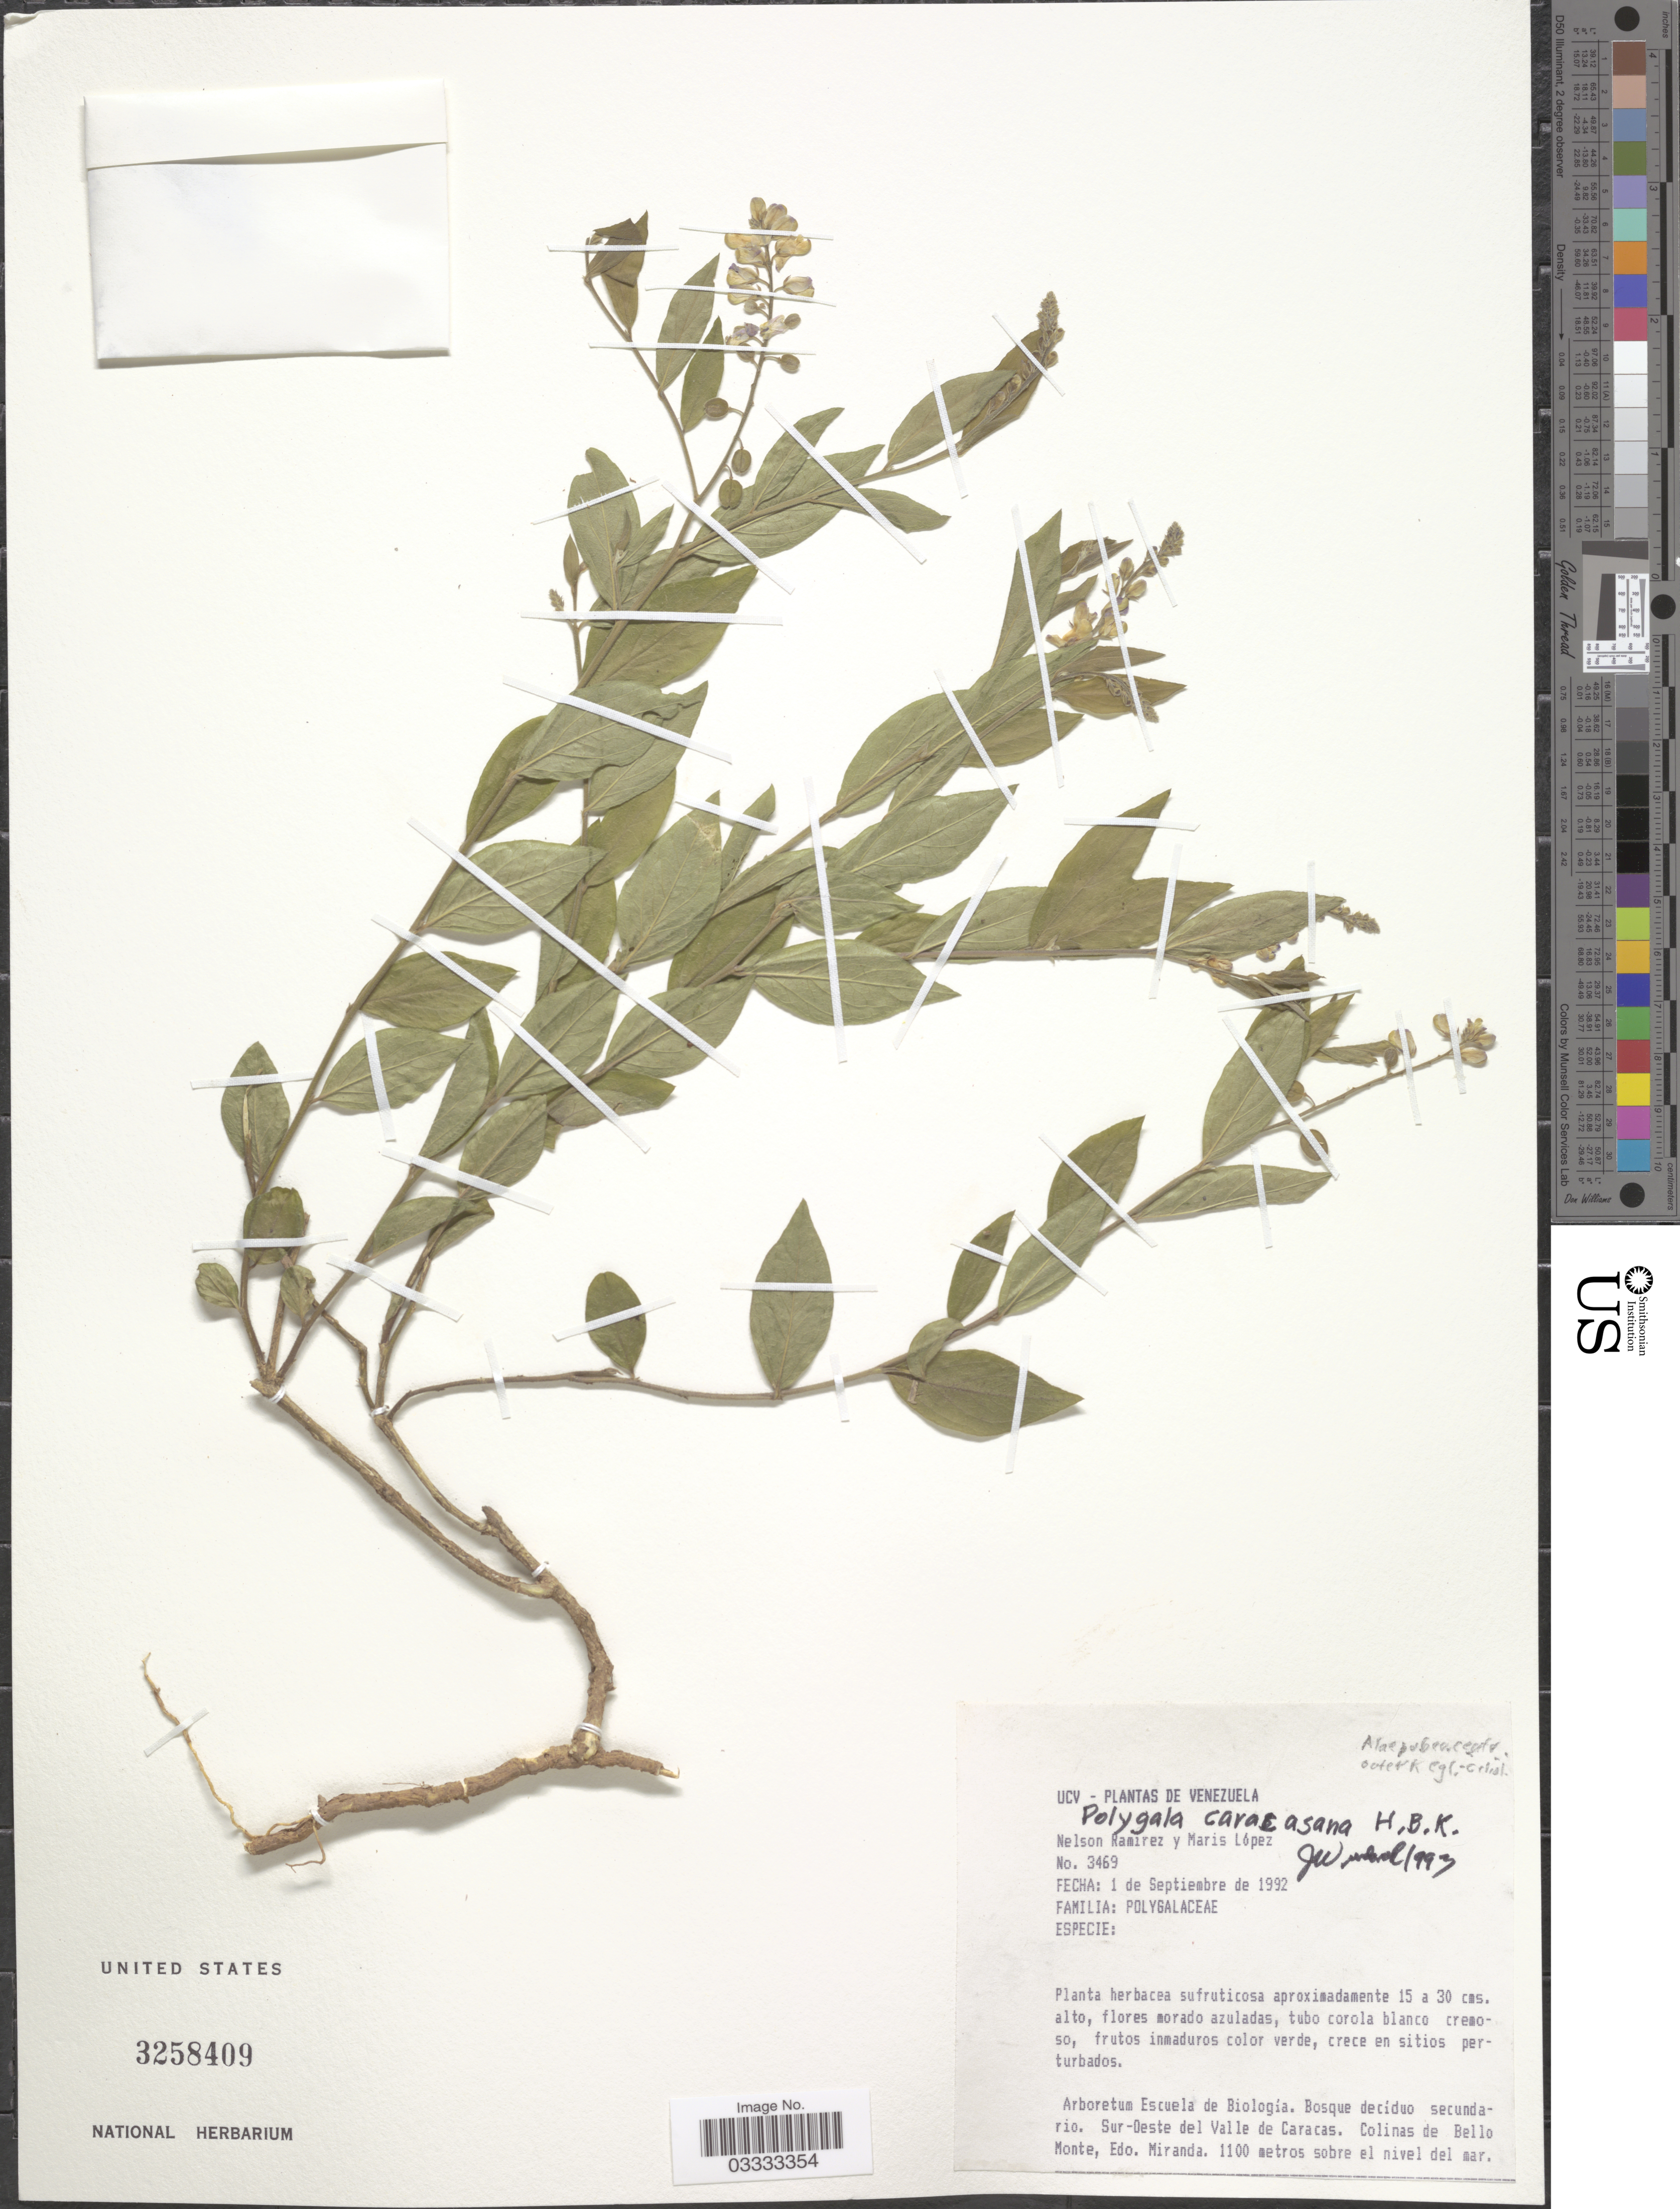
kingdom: Plantae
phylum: Tracheophyta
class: Magnoliopsida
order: Fabales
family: Polygalaceae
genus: Hebecarpa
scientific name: Hebecarpa caracasana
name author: (Kunth) J.R. Abbott & J.F.B. Pastore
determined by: Strong, Mark T., (BOT), Smithsonian Institution - National Museum of Natural History (UNITED STATES)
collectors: N. Ramírez & M. López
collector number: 3469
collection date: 1992-09-01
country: Venezuela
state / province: Miranda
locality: Arboretum Escuela de Biología. Bosque decíduo secundario. Sur-Oeste del Valle de Caracas. Colinas de Bello Monte.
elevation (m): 1100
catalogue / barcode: US 3258409